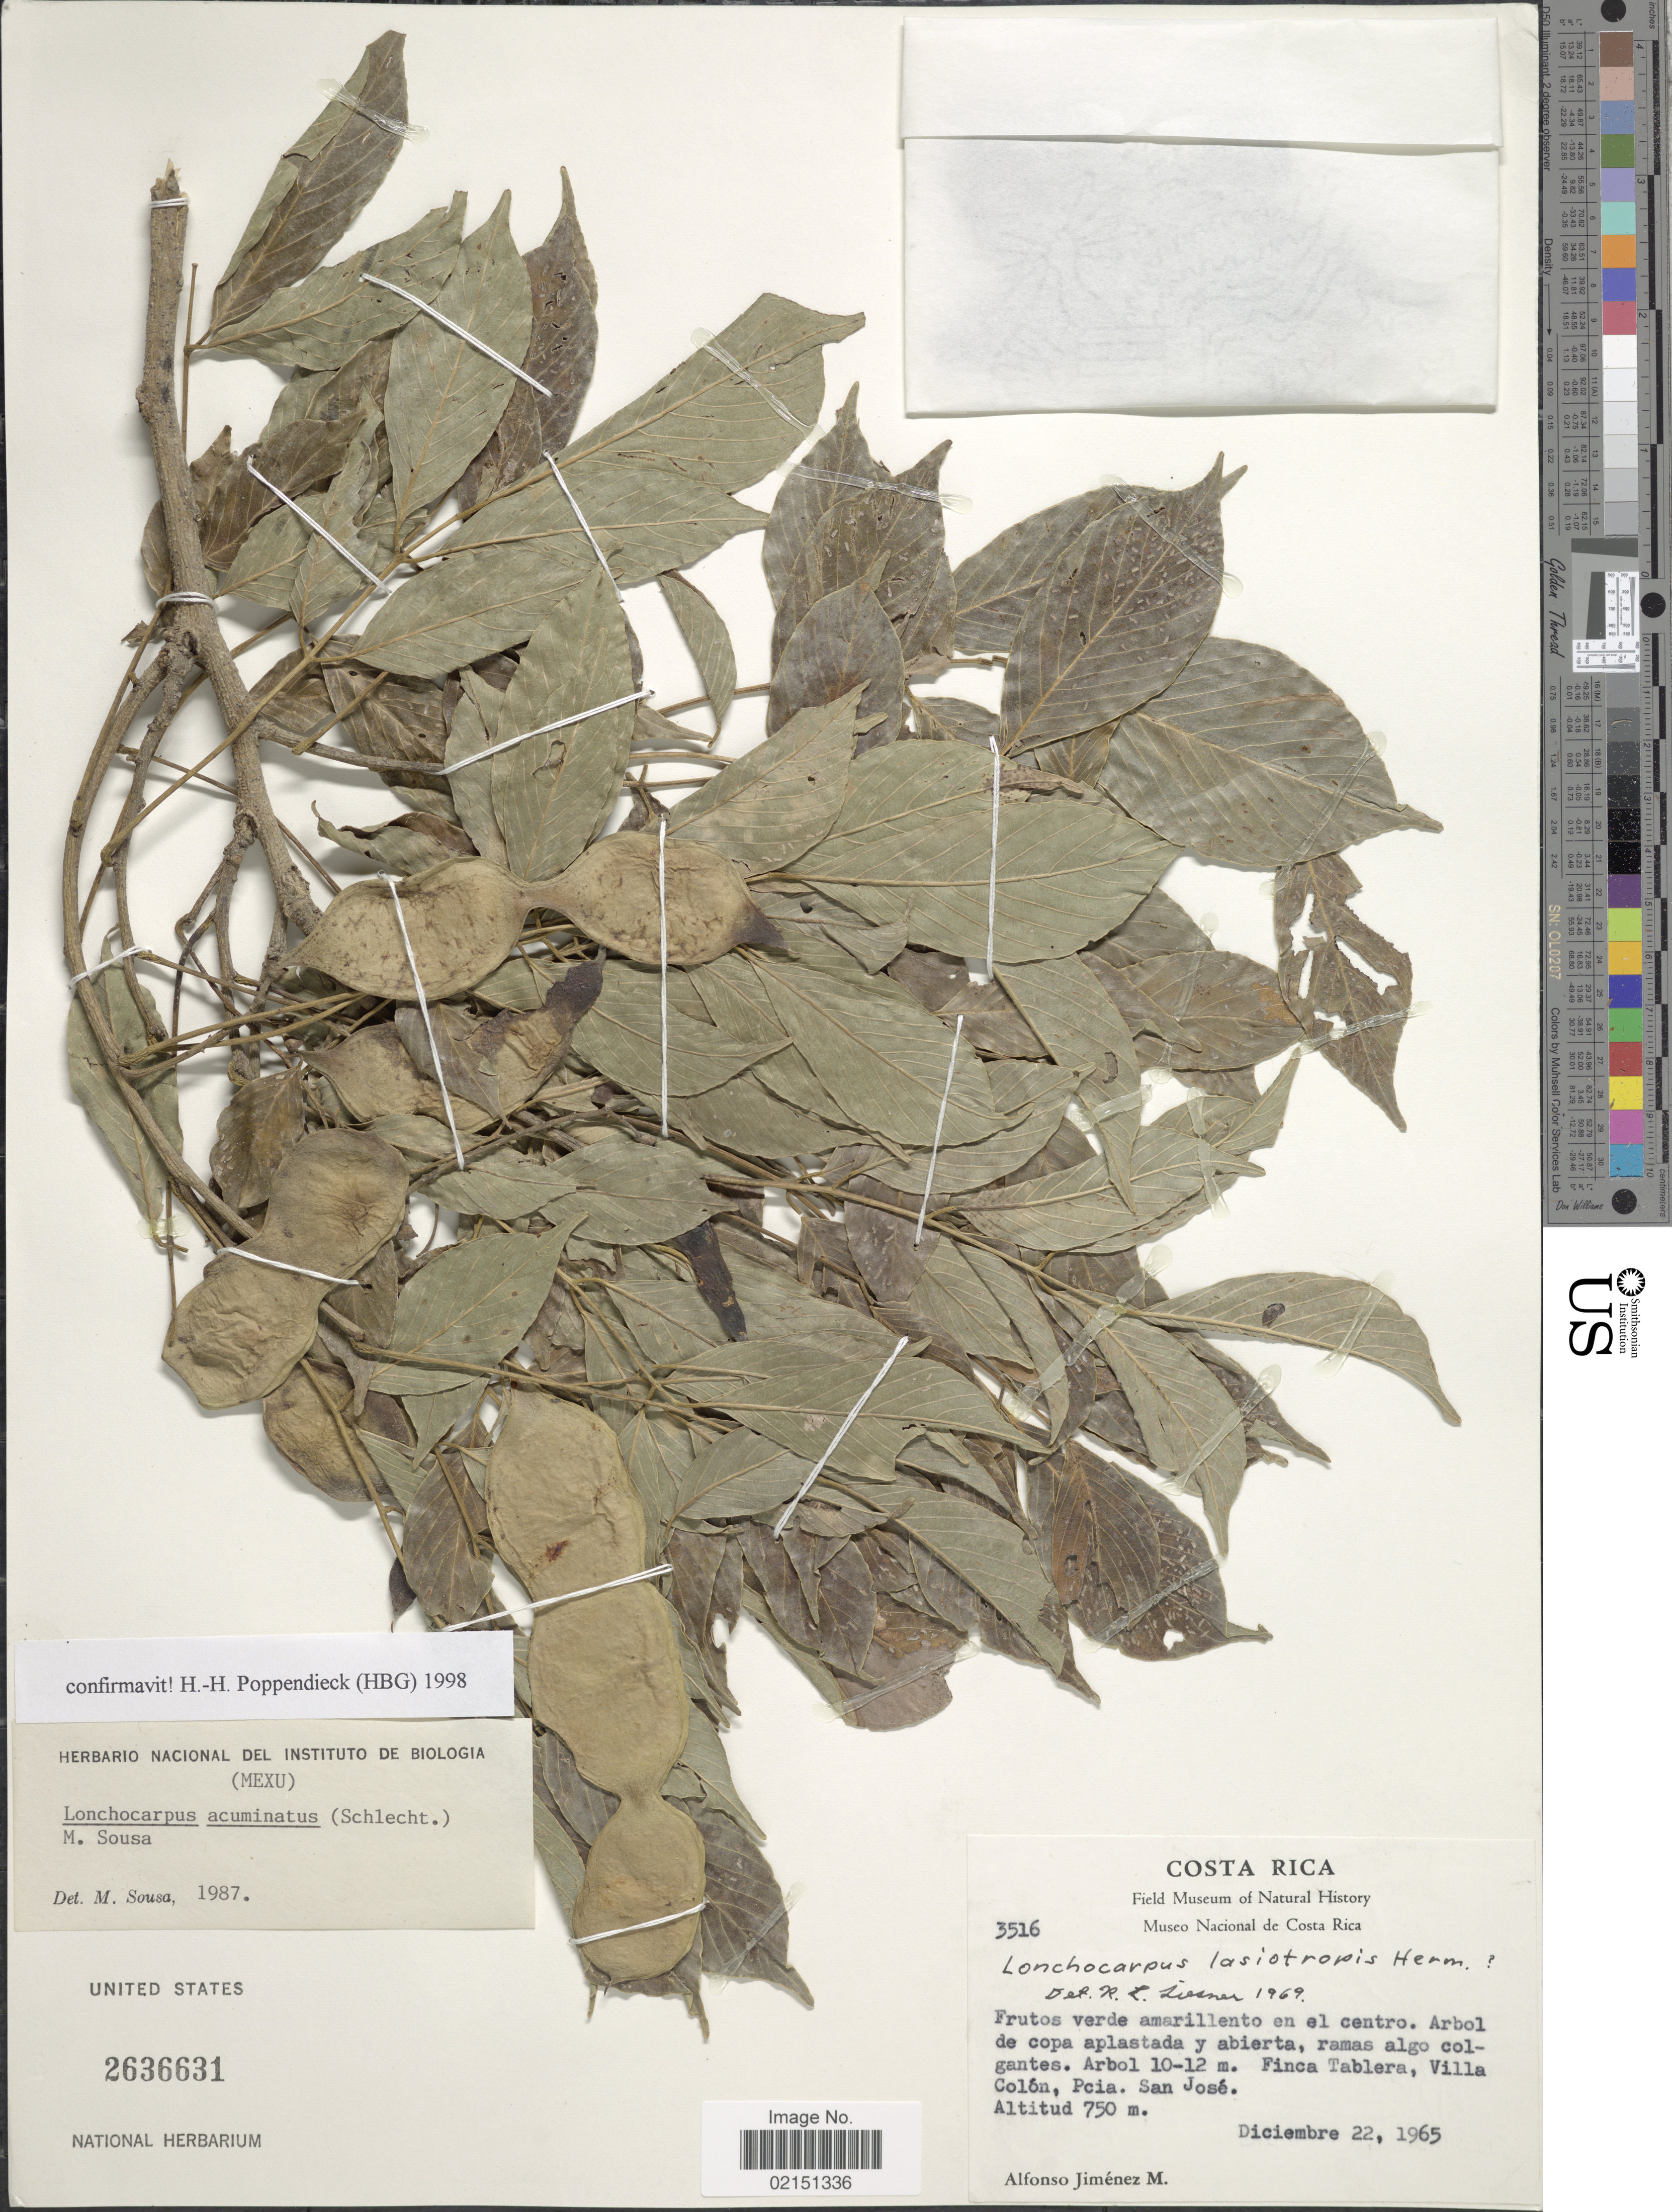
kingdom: Plantae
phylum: Tracheophyta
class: Magnoliopsida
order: Fabales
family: Fabaceae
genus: Lonchocarpus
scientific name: Lonchocarpus acuminatus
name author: (Schltdl.) M. Sousa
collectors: A. Jimenez M.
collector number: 3516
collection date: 1965-12-22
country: Costa Rica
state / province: San José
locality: Finca Tablera, Villa Colon, Pcia. San Jose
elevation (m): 750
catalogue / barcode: US 2636631